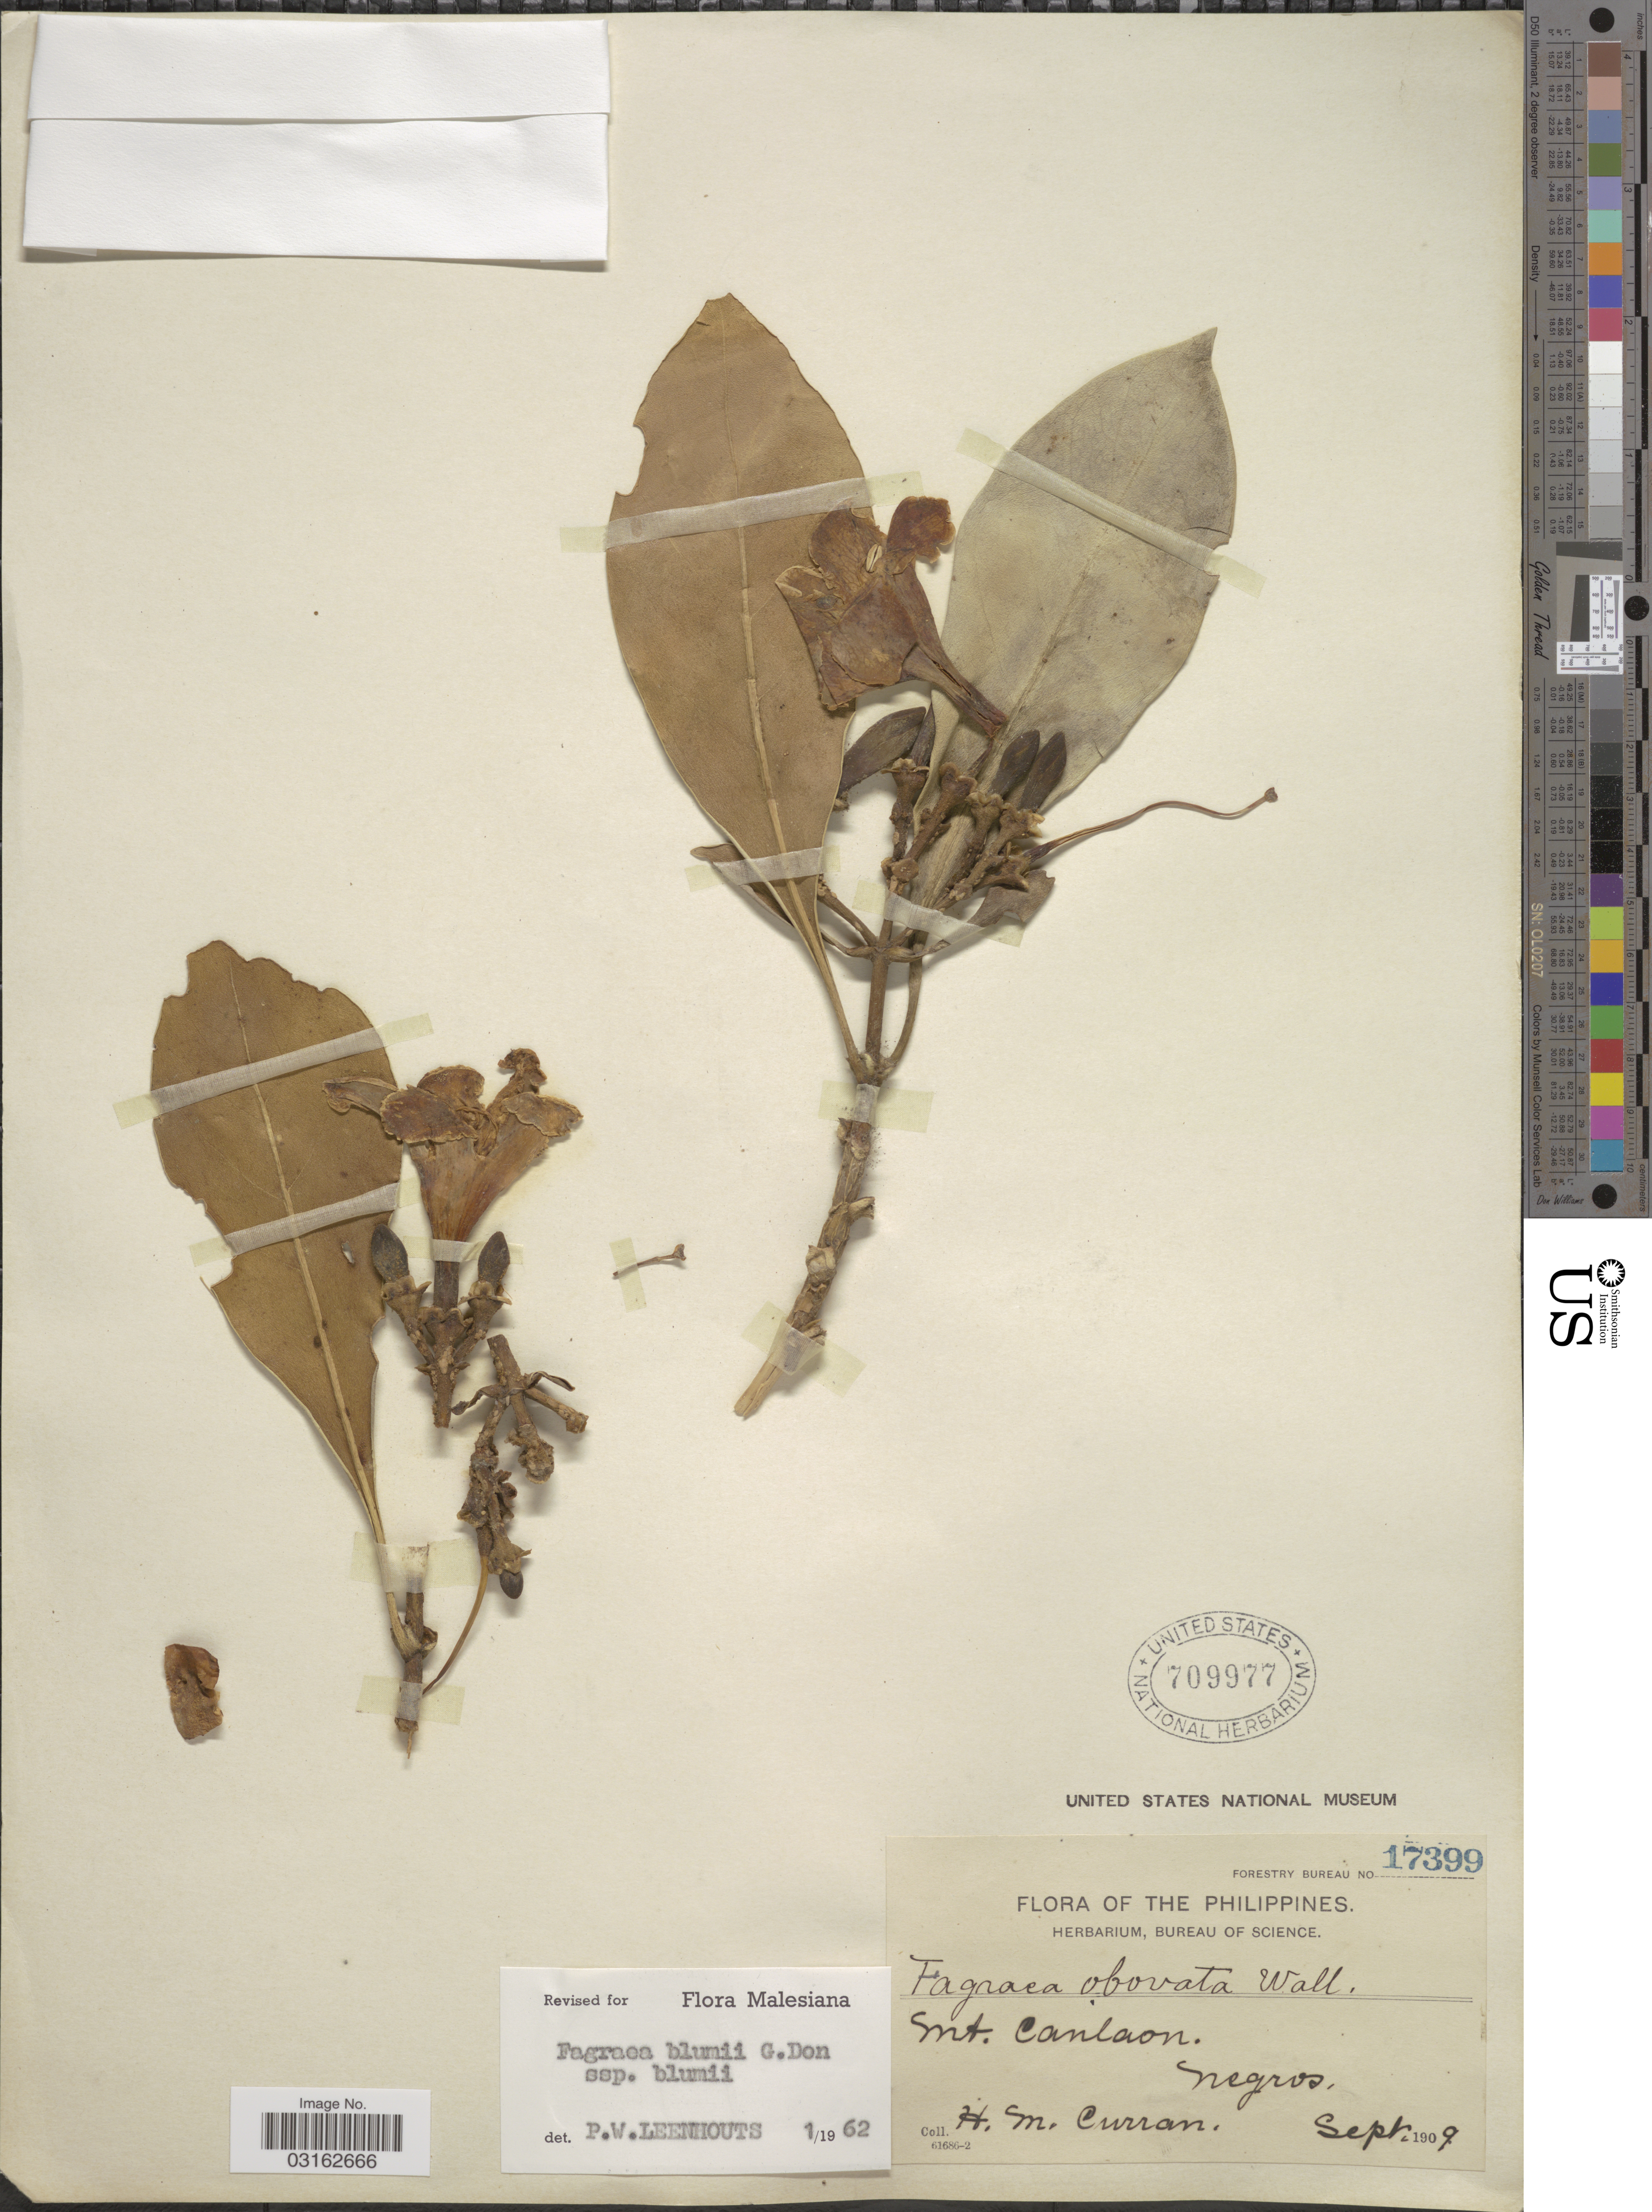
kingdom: Plantae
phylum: Tracheophyta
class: Magnoliopsida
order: Gentianales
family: Gentianaceae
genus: Fagraea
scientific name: Fagraea blumei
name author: G. Don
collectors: H. M. Curran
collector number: Forestry Bureau 17399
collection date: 1909-09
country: Philippines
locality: Mt. Canlaon, Negros.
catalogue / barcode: US 709977